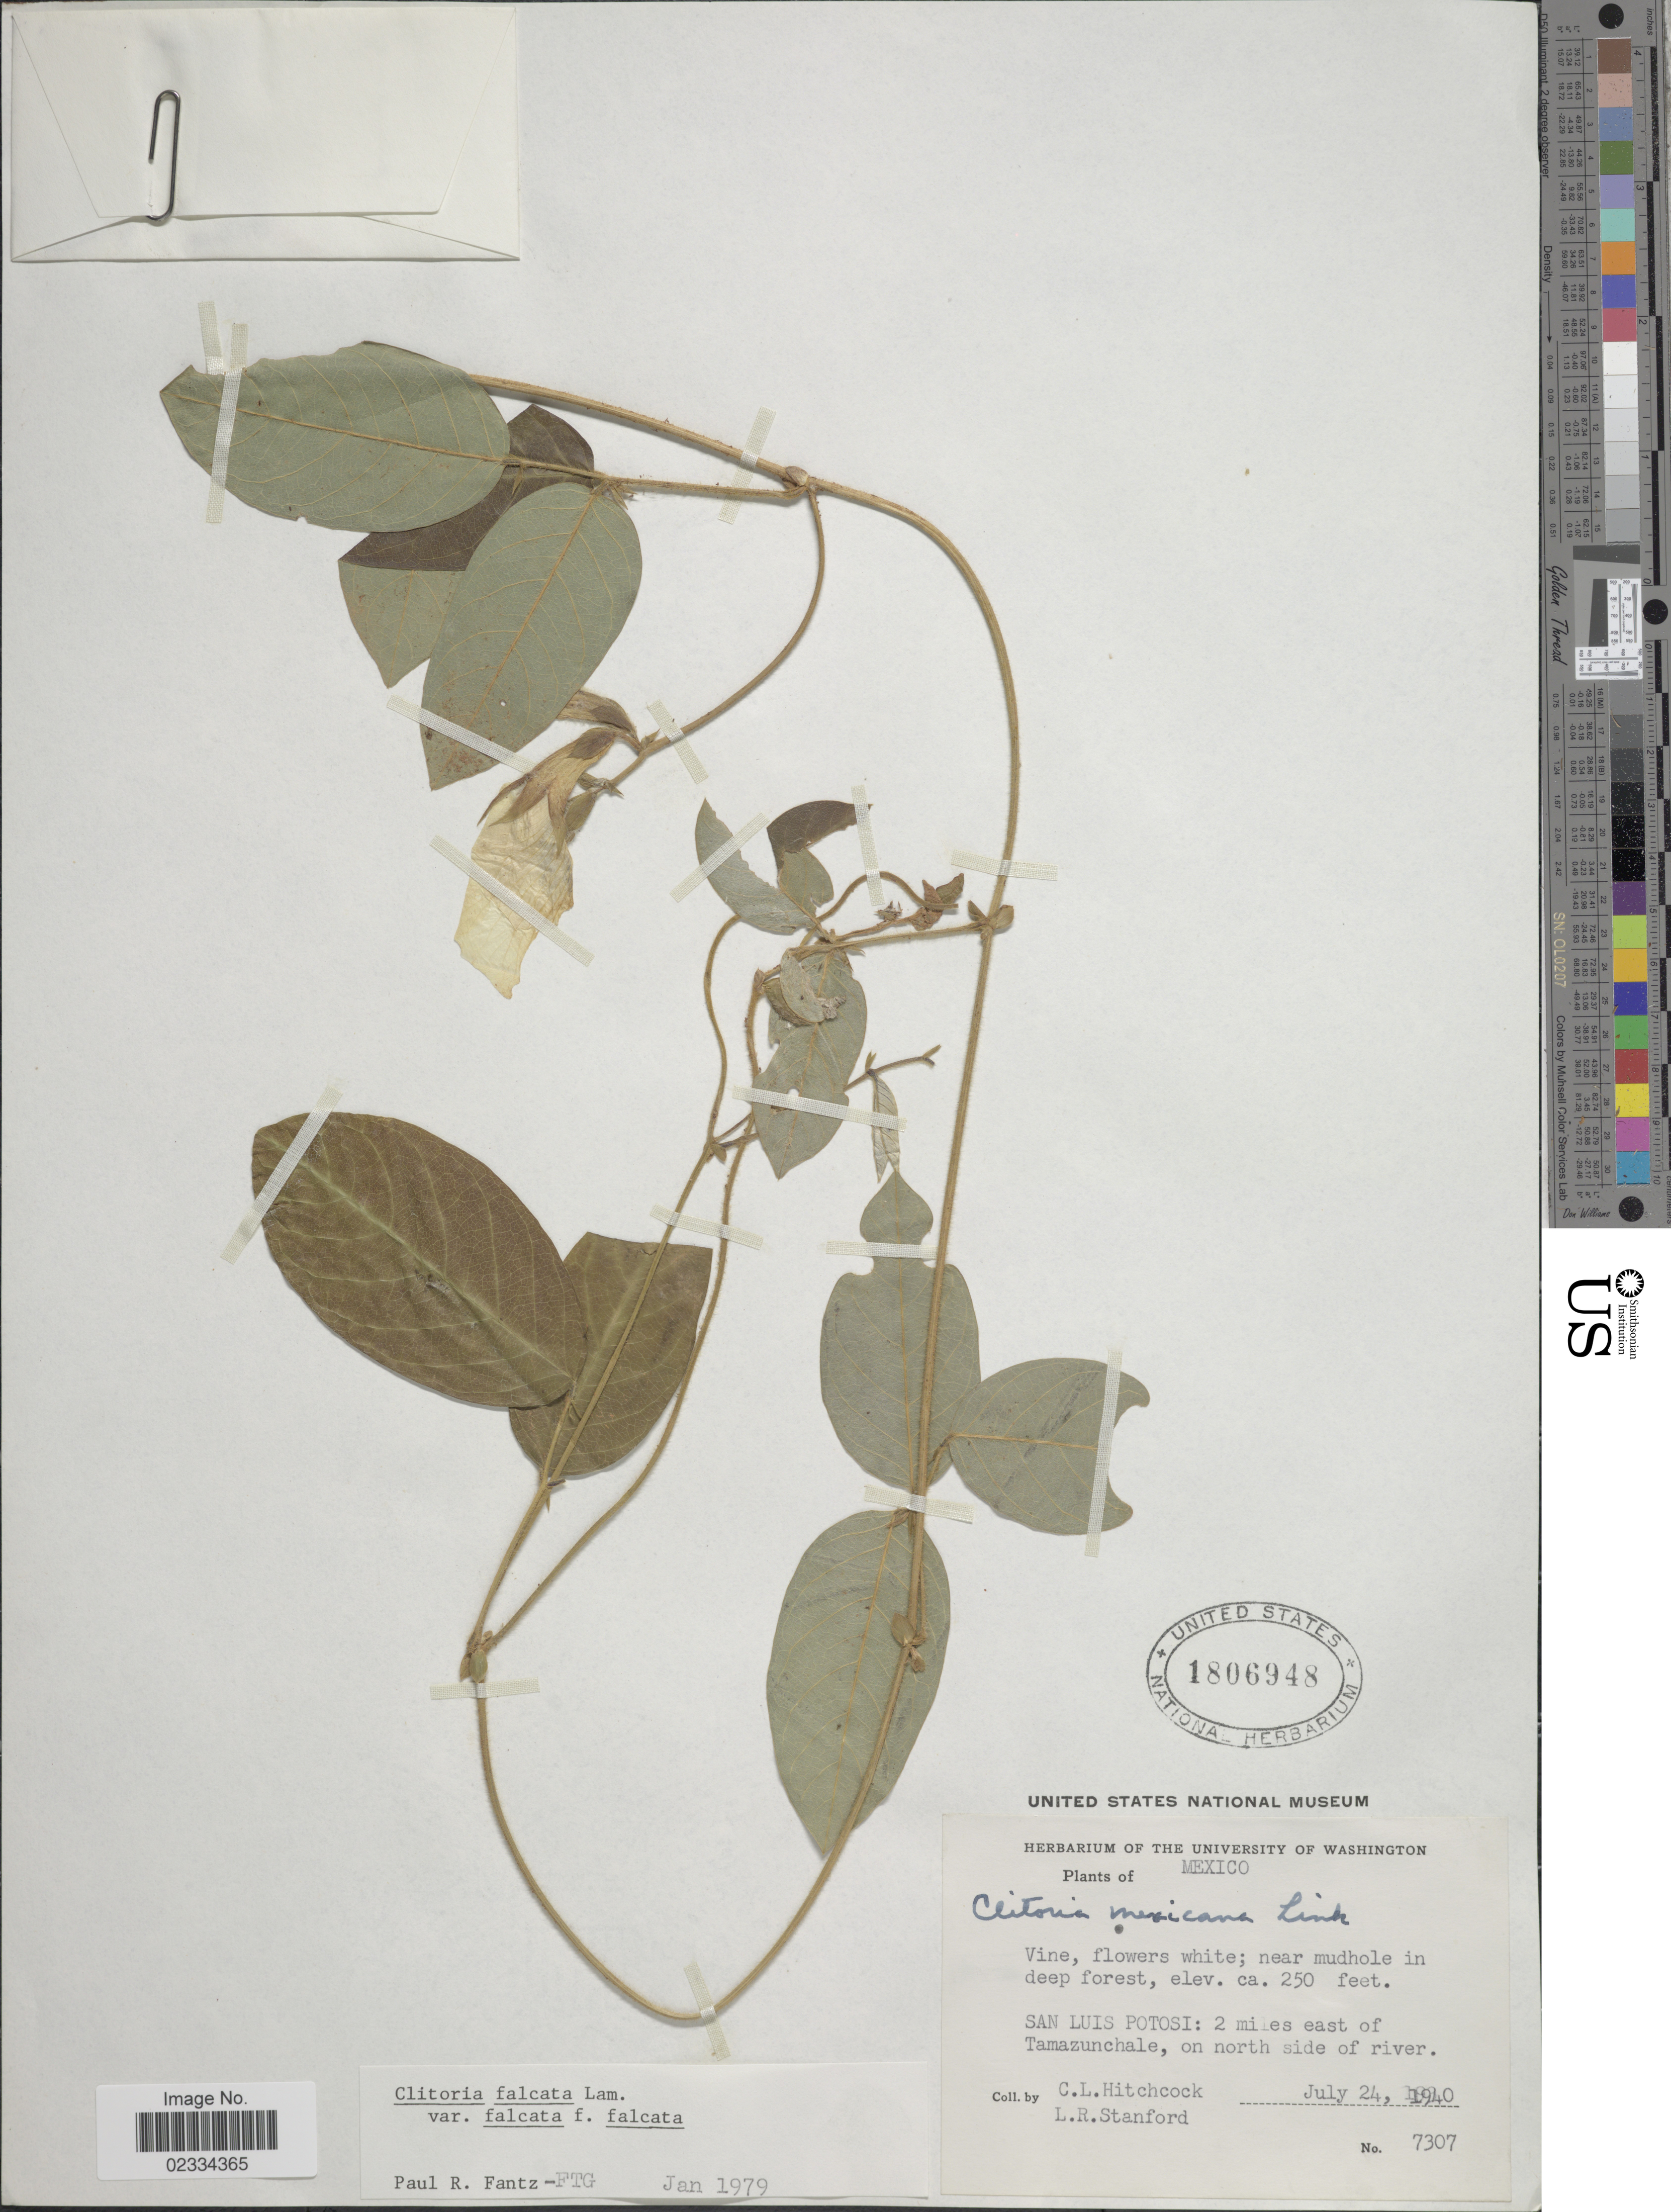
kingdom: Plantae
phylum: Tracheophyta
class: Magnoliopsida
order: Fabales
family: Fabaceae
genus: Clitoria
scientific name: Clitoria falcata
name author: Lam.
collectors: C. L. Hitchcock & L. R. Stanford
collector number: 7307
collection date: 1940-07-24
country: Mexico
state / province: San Luis Potosí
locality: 2 miles east of Tamazunchale, on north side of river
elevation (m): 76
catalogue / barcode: US 1806948